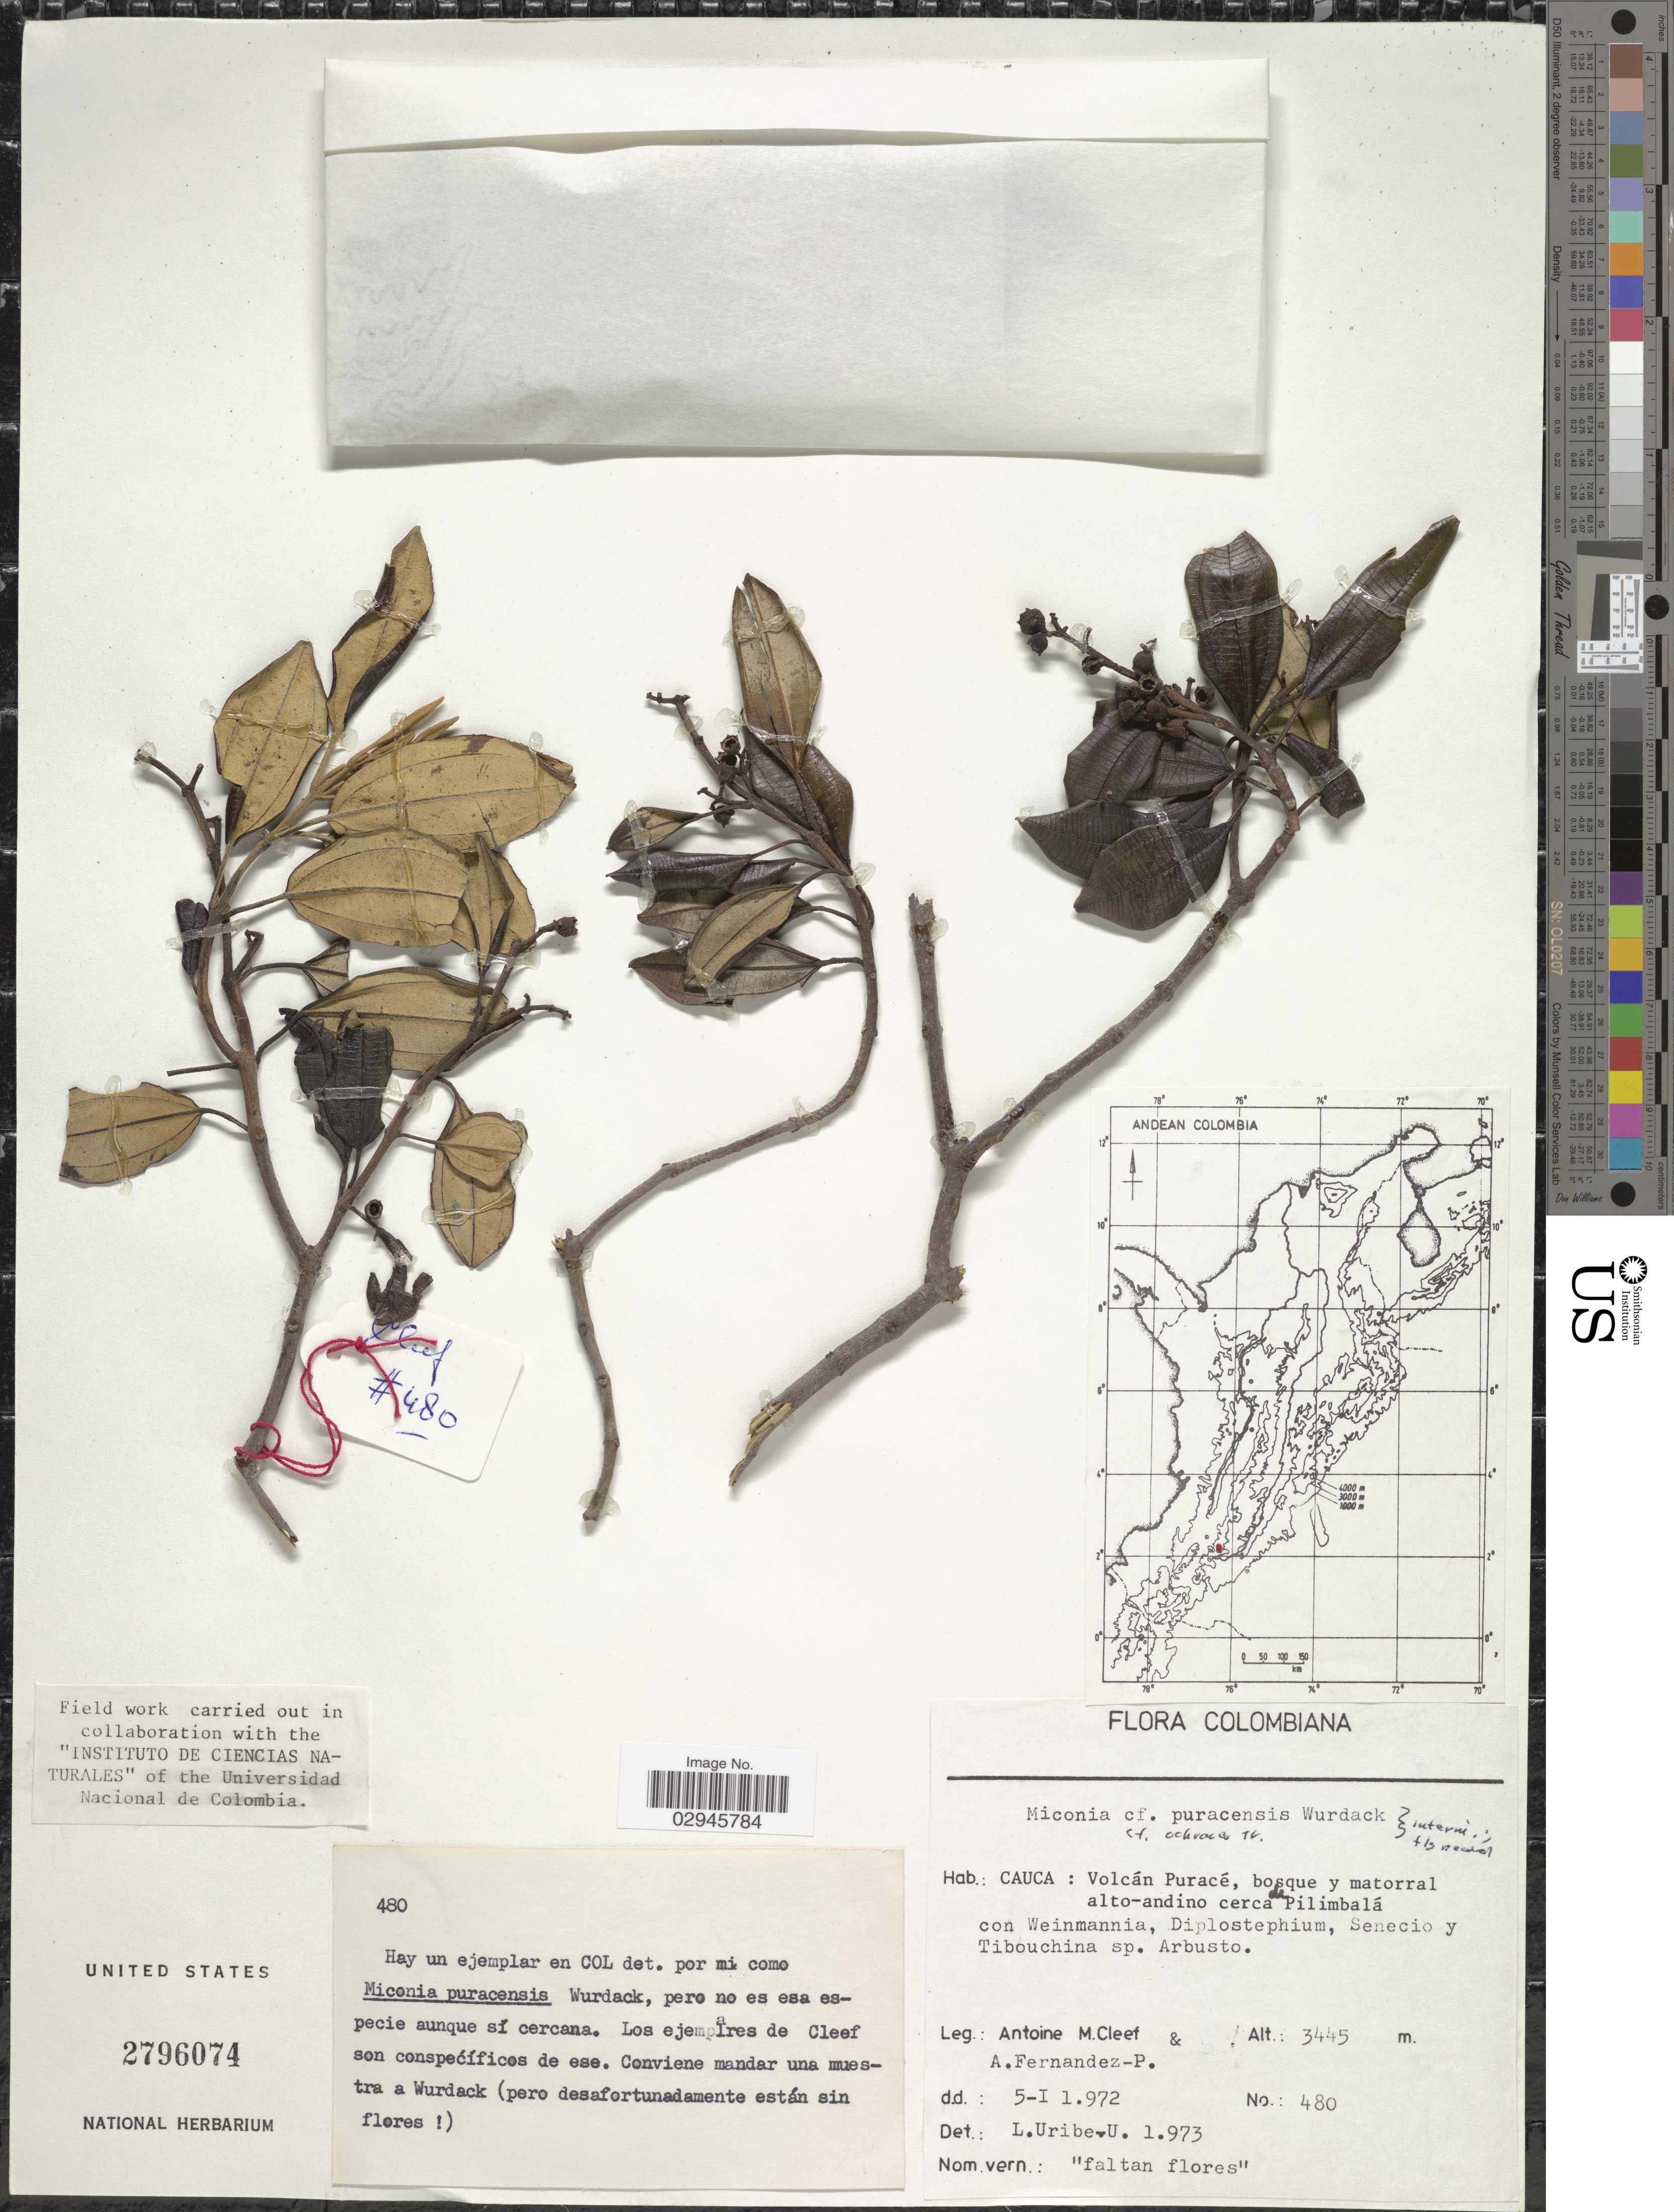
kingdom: Plantae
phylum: Tracheophyta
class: Magnoliopsida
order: Myrtales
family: Melastomataceae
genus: Miconia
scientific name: Miconia sp.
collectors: A. M. Cleef & A. Fernández-Pérez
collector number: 480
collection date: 1972-01-05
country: Colombia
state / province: Cauca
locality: Volcán Puracé, bosque y matorral alto-andino cerca de Pilimbalá.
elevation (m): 3445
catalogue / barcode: US 2796074